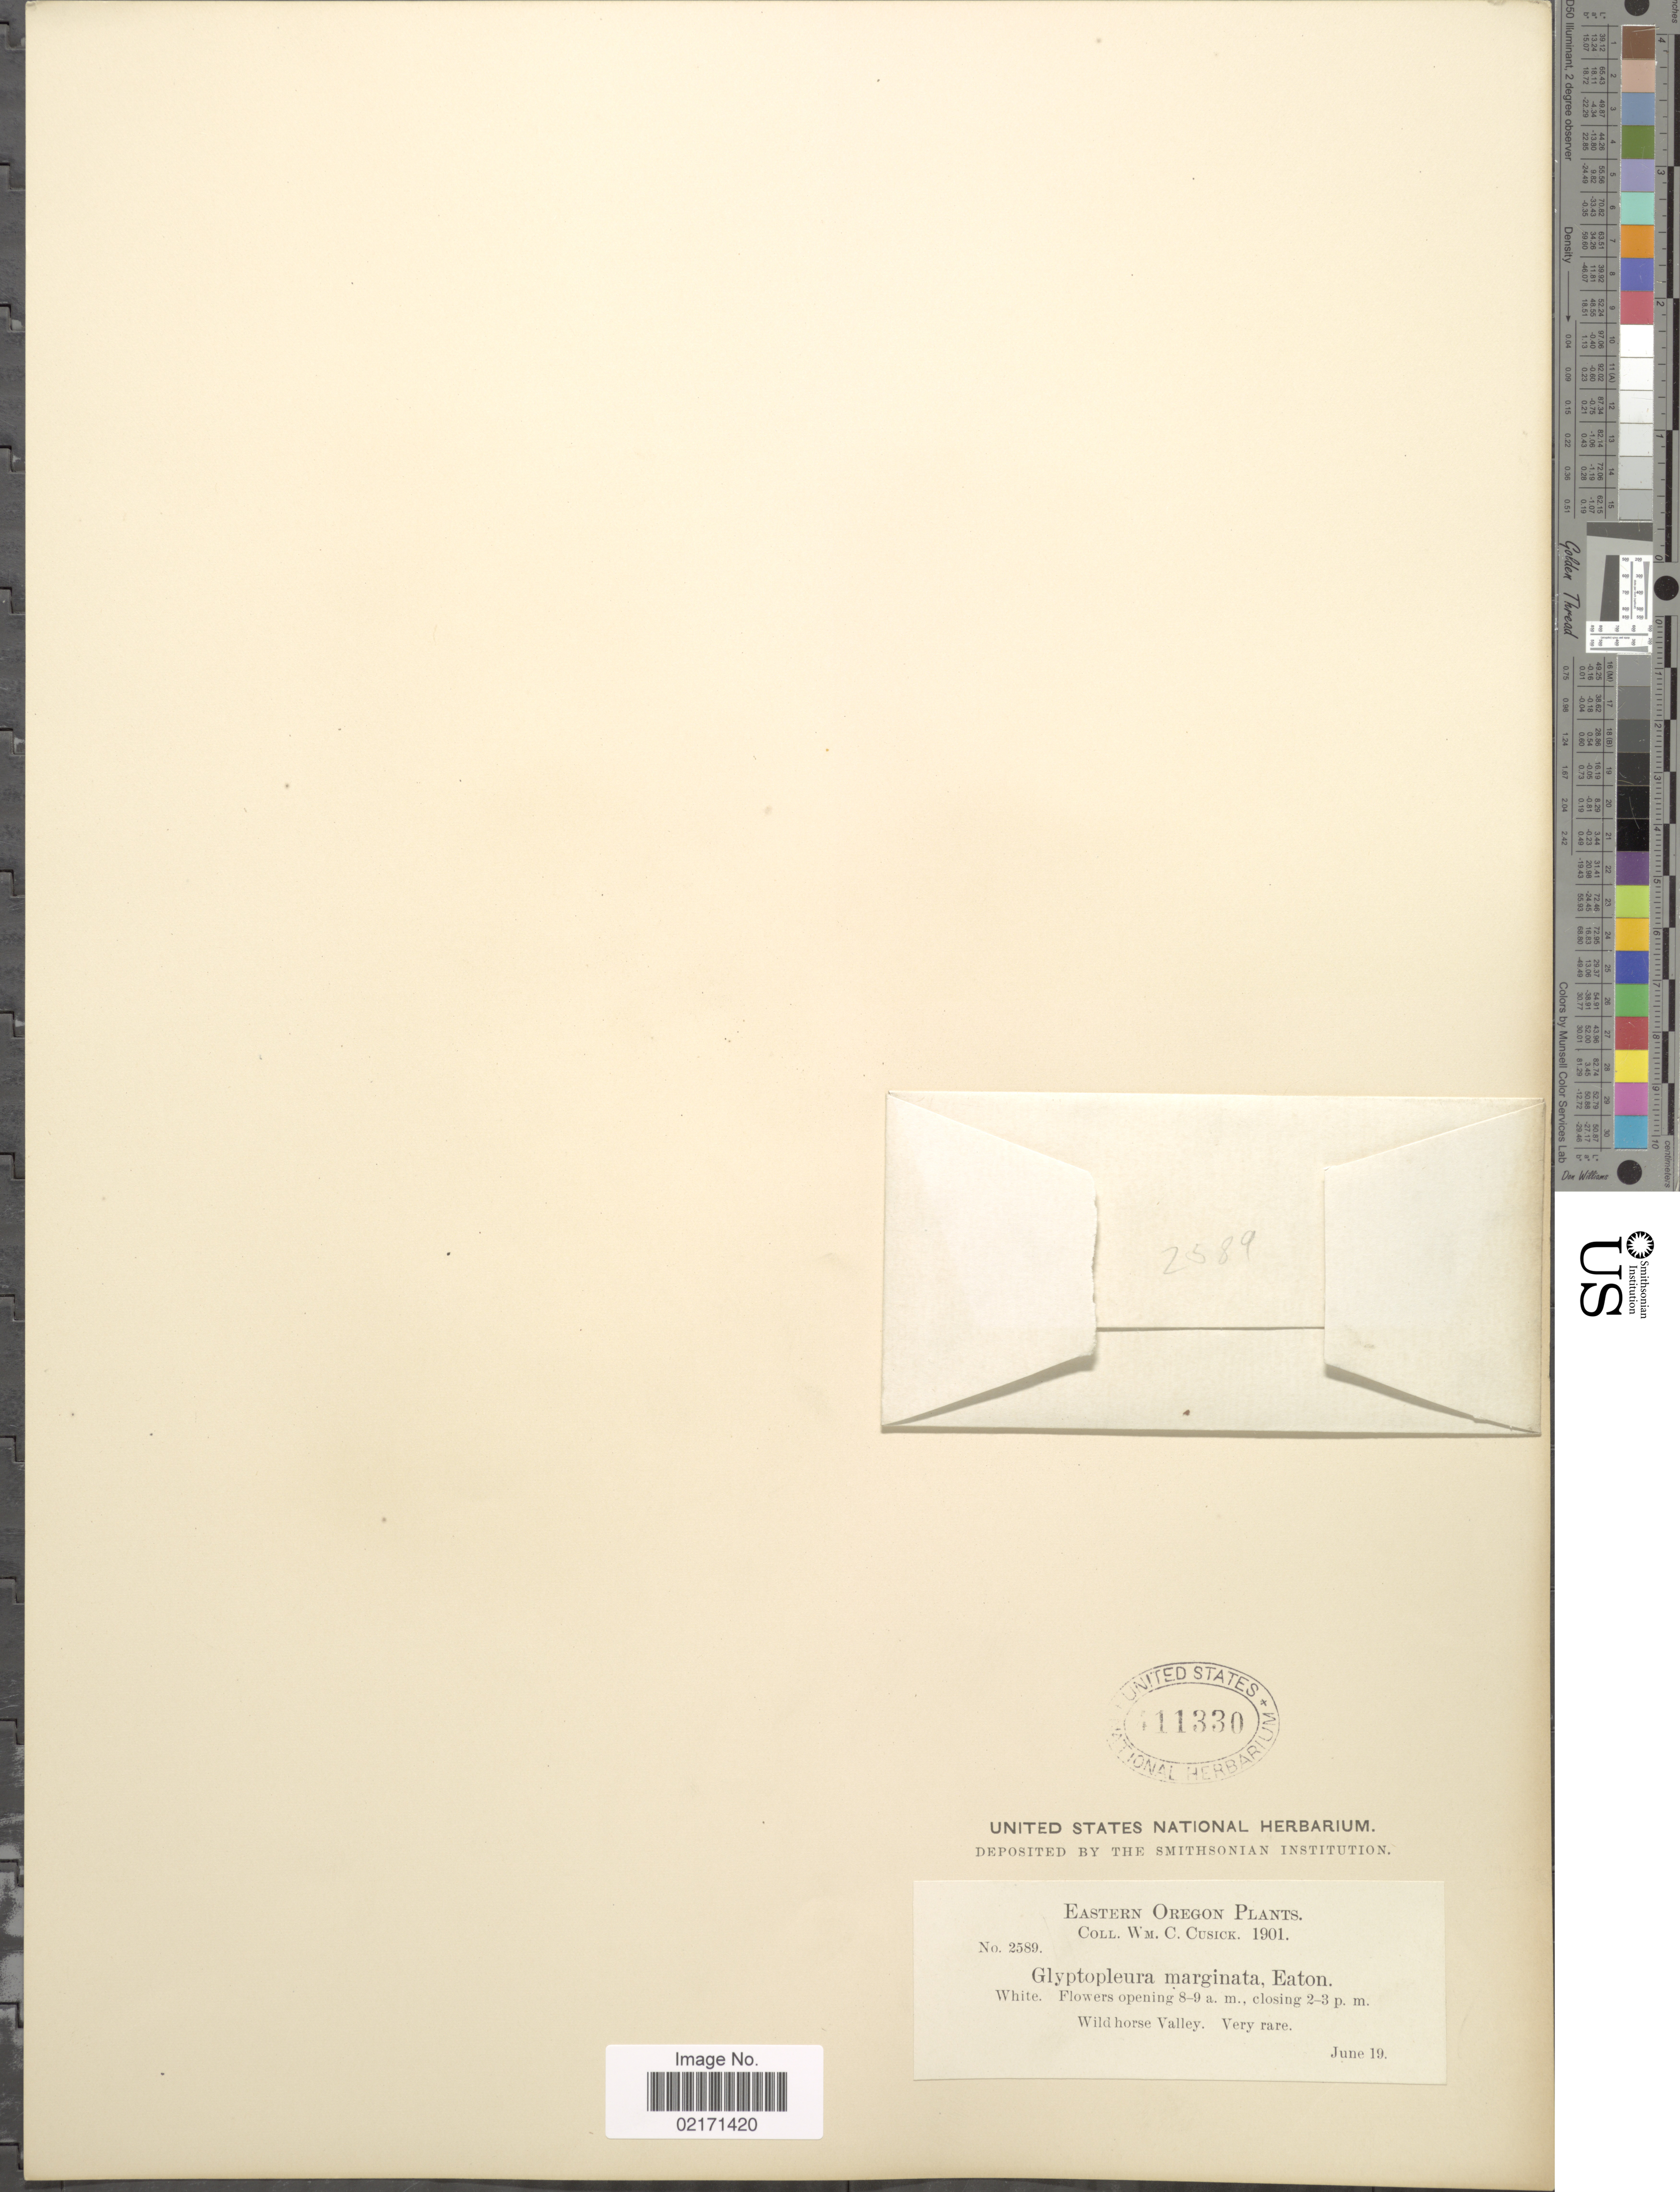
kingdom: Plantae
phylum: Tracheophyta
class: Magnoliopsida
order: Asterales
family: Asteraceae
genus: Glyptopleura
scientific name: Glyptopleura marginata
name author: D.C. Eaton in C. King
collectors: W. C. Cusick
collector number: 2589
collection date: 1901-06-19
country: United States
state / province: Oregon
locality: Eastern Oregon, Wild horse Valley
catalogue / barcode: US 411330